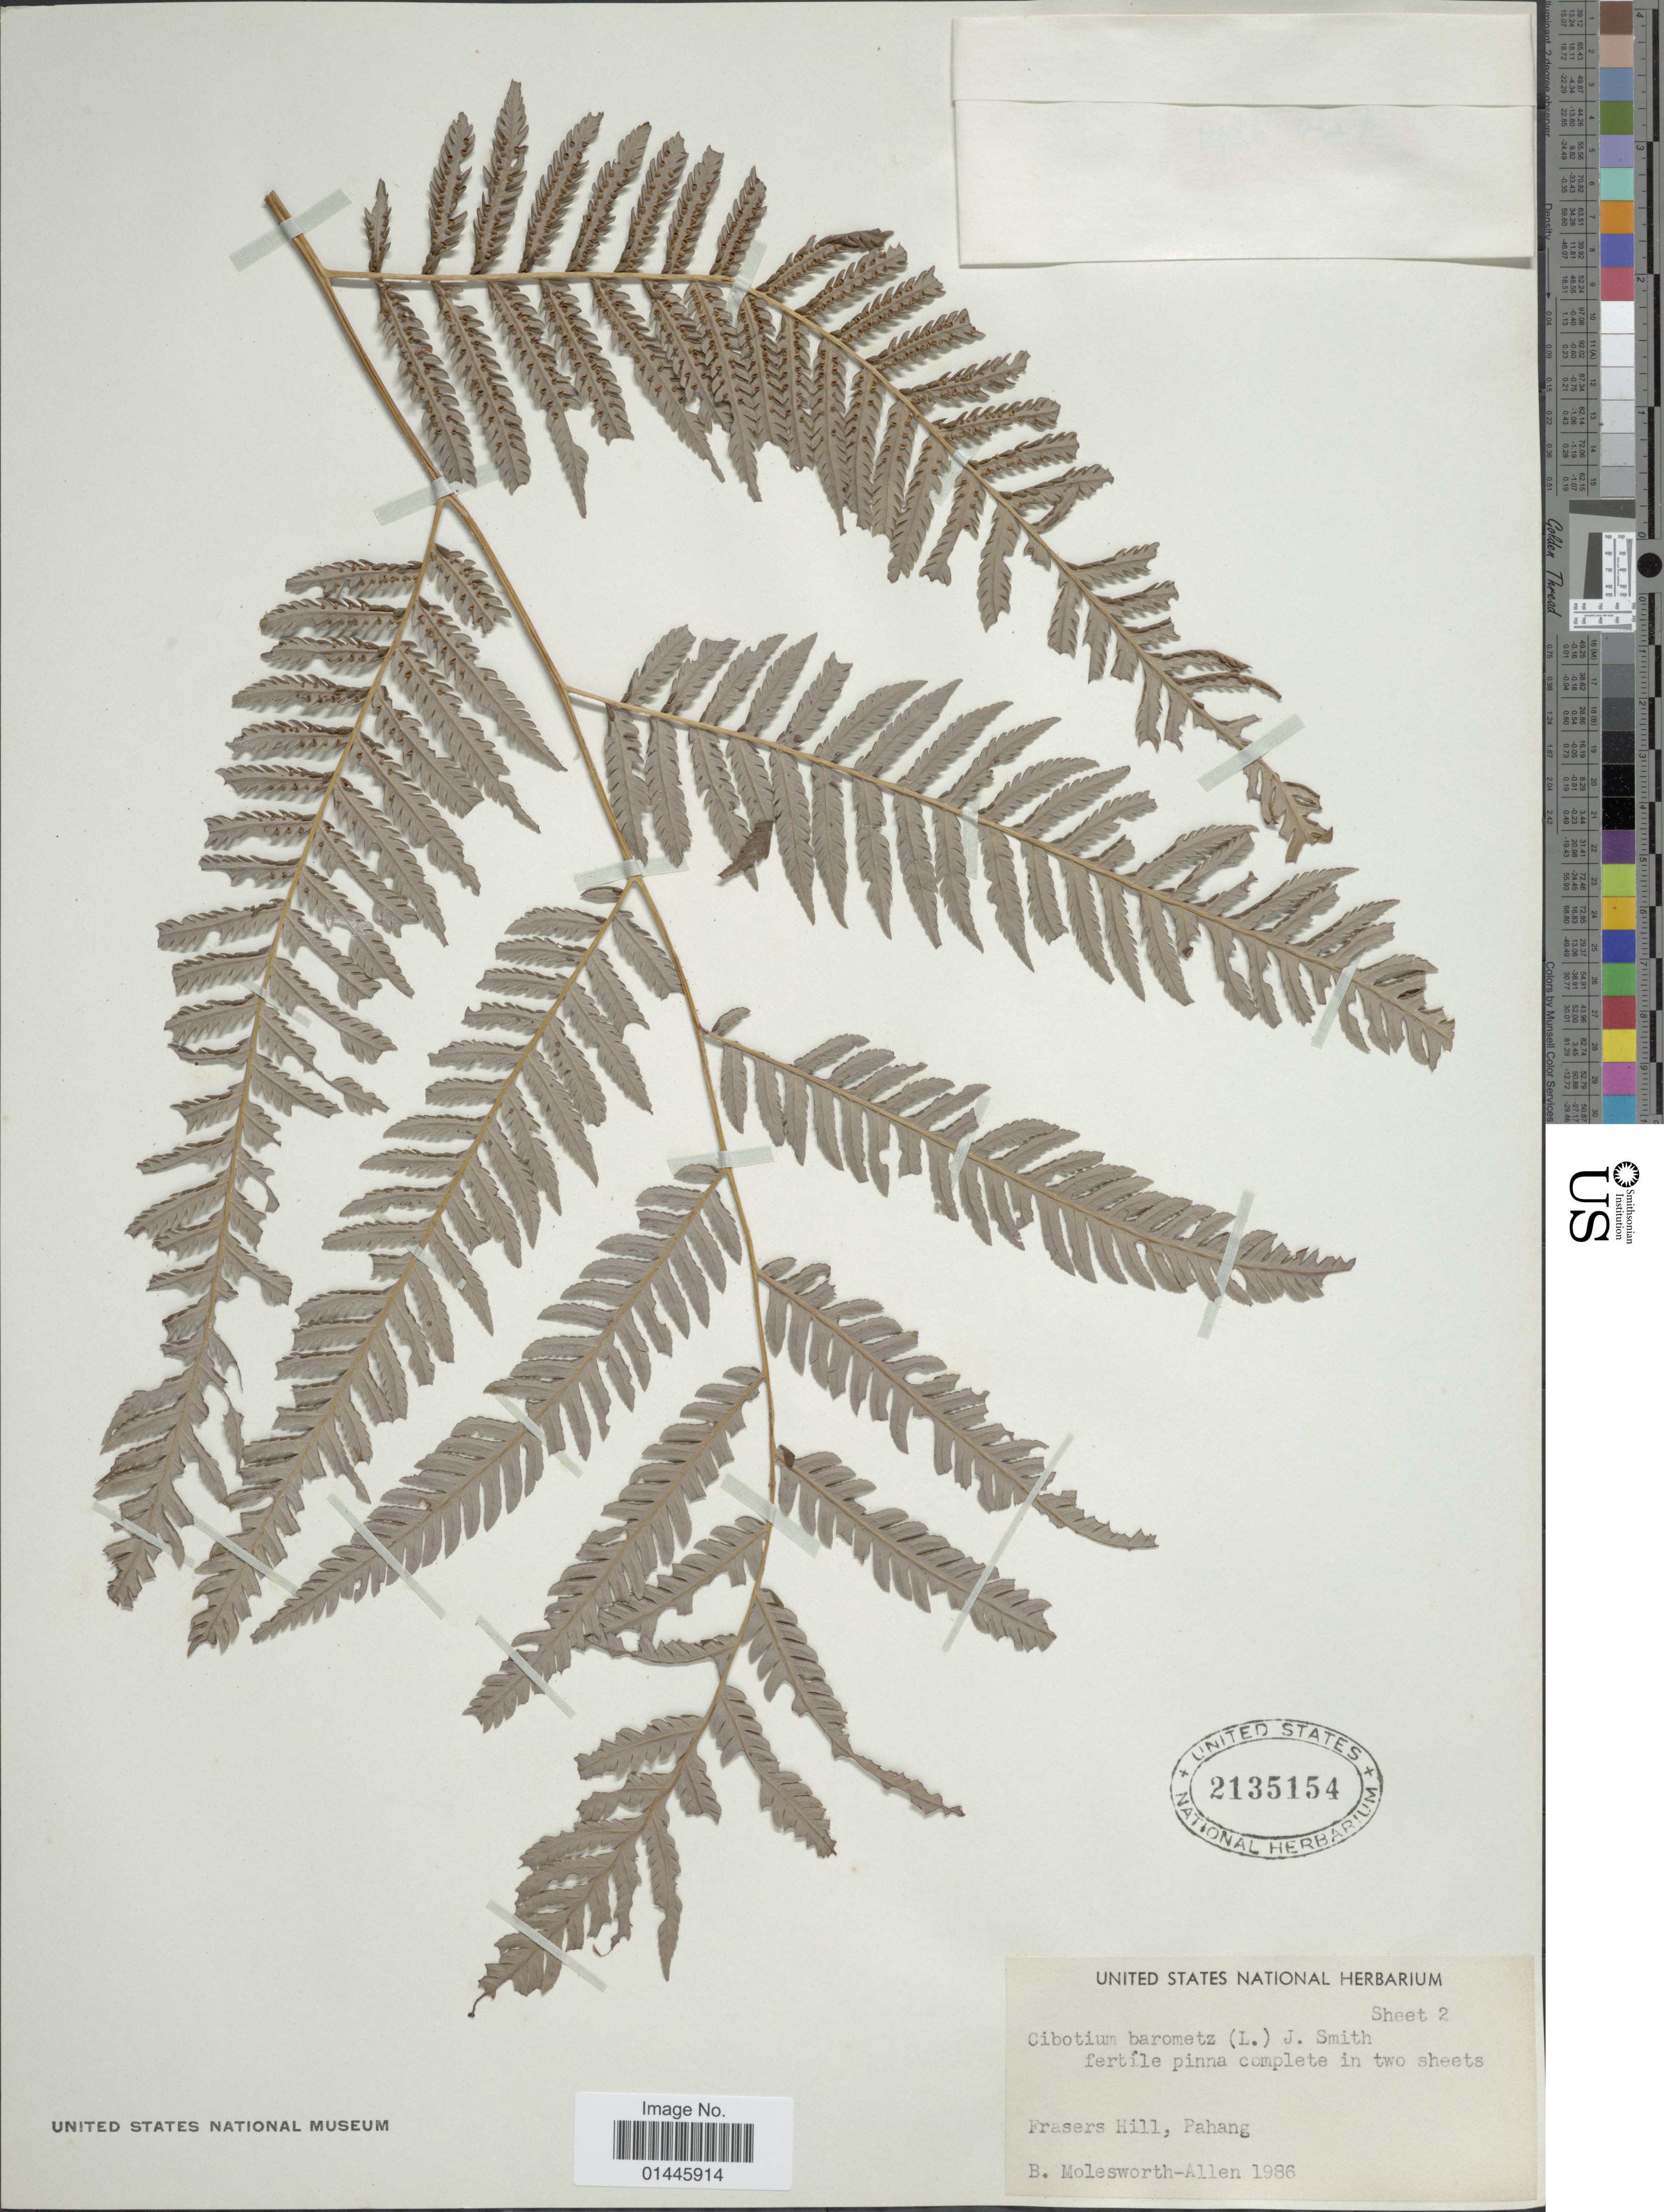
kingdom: Plantae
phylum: Tracheophyta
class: Polypodiopsida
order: Cyatheales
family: Cibotiaceae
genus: Cibotium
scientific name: Cibotium barometz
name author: (L.) J. Sm.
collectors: B. E. G. Molesworth-Allen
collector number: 1986?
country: Malaysia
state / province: Pahang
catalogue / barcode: US 2135154